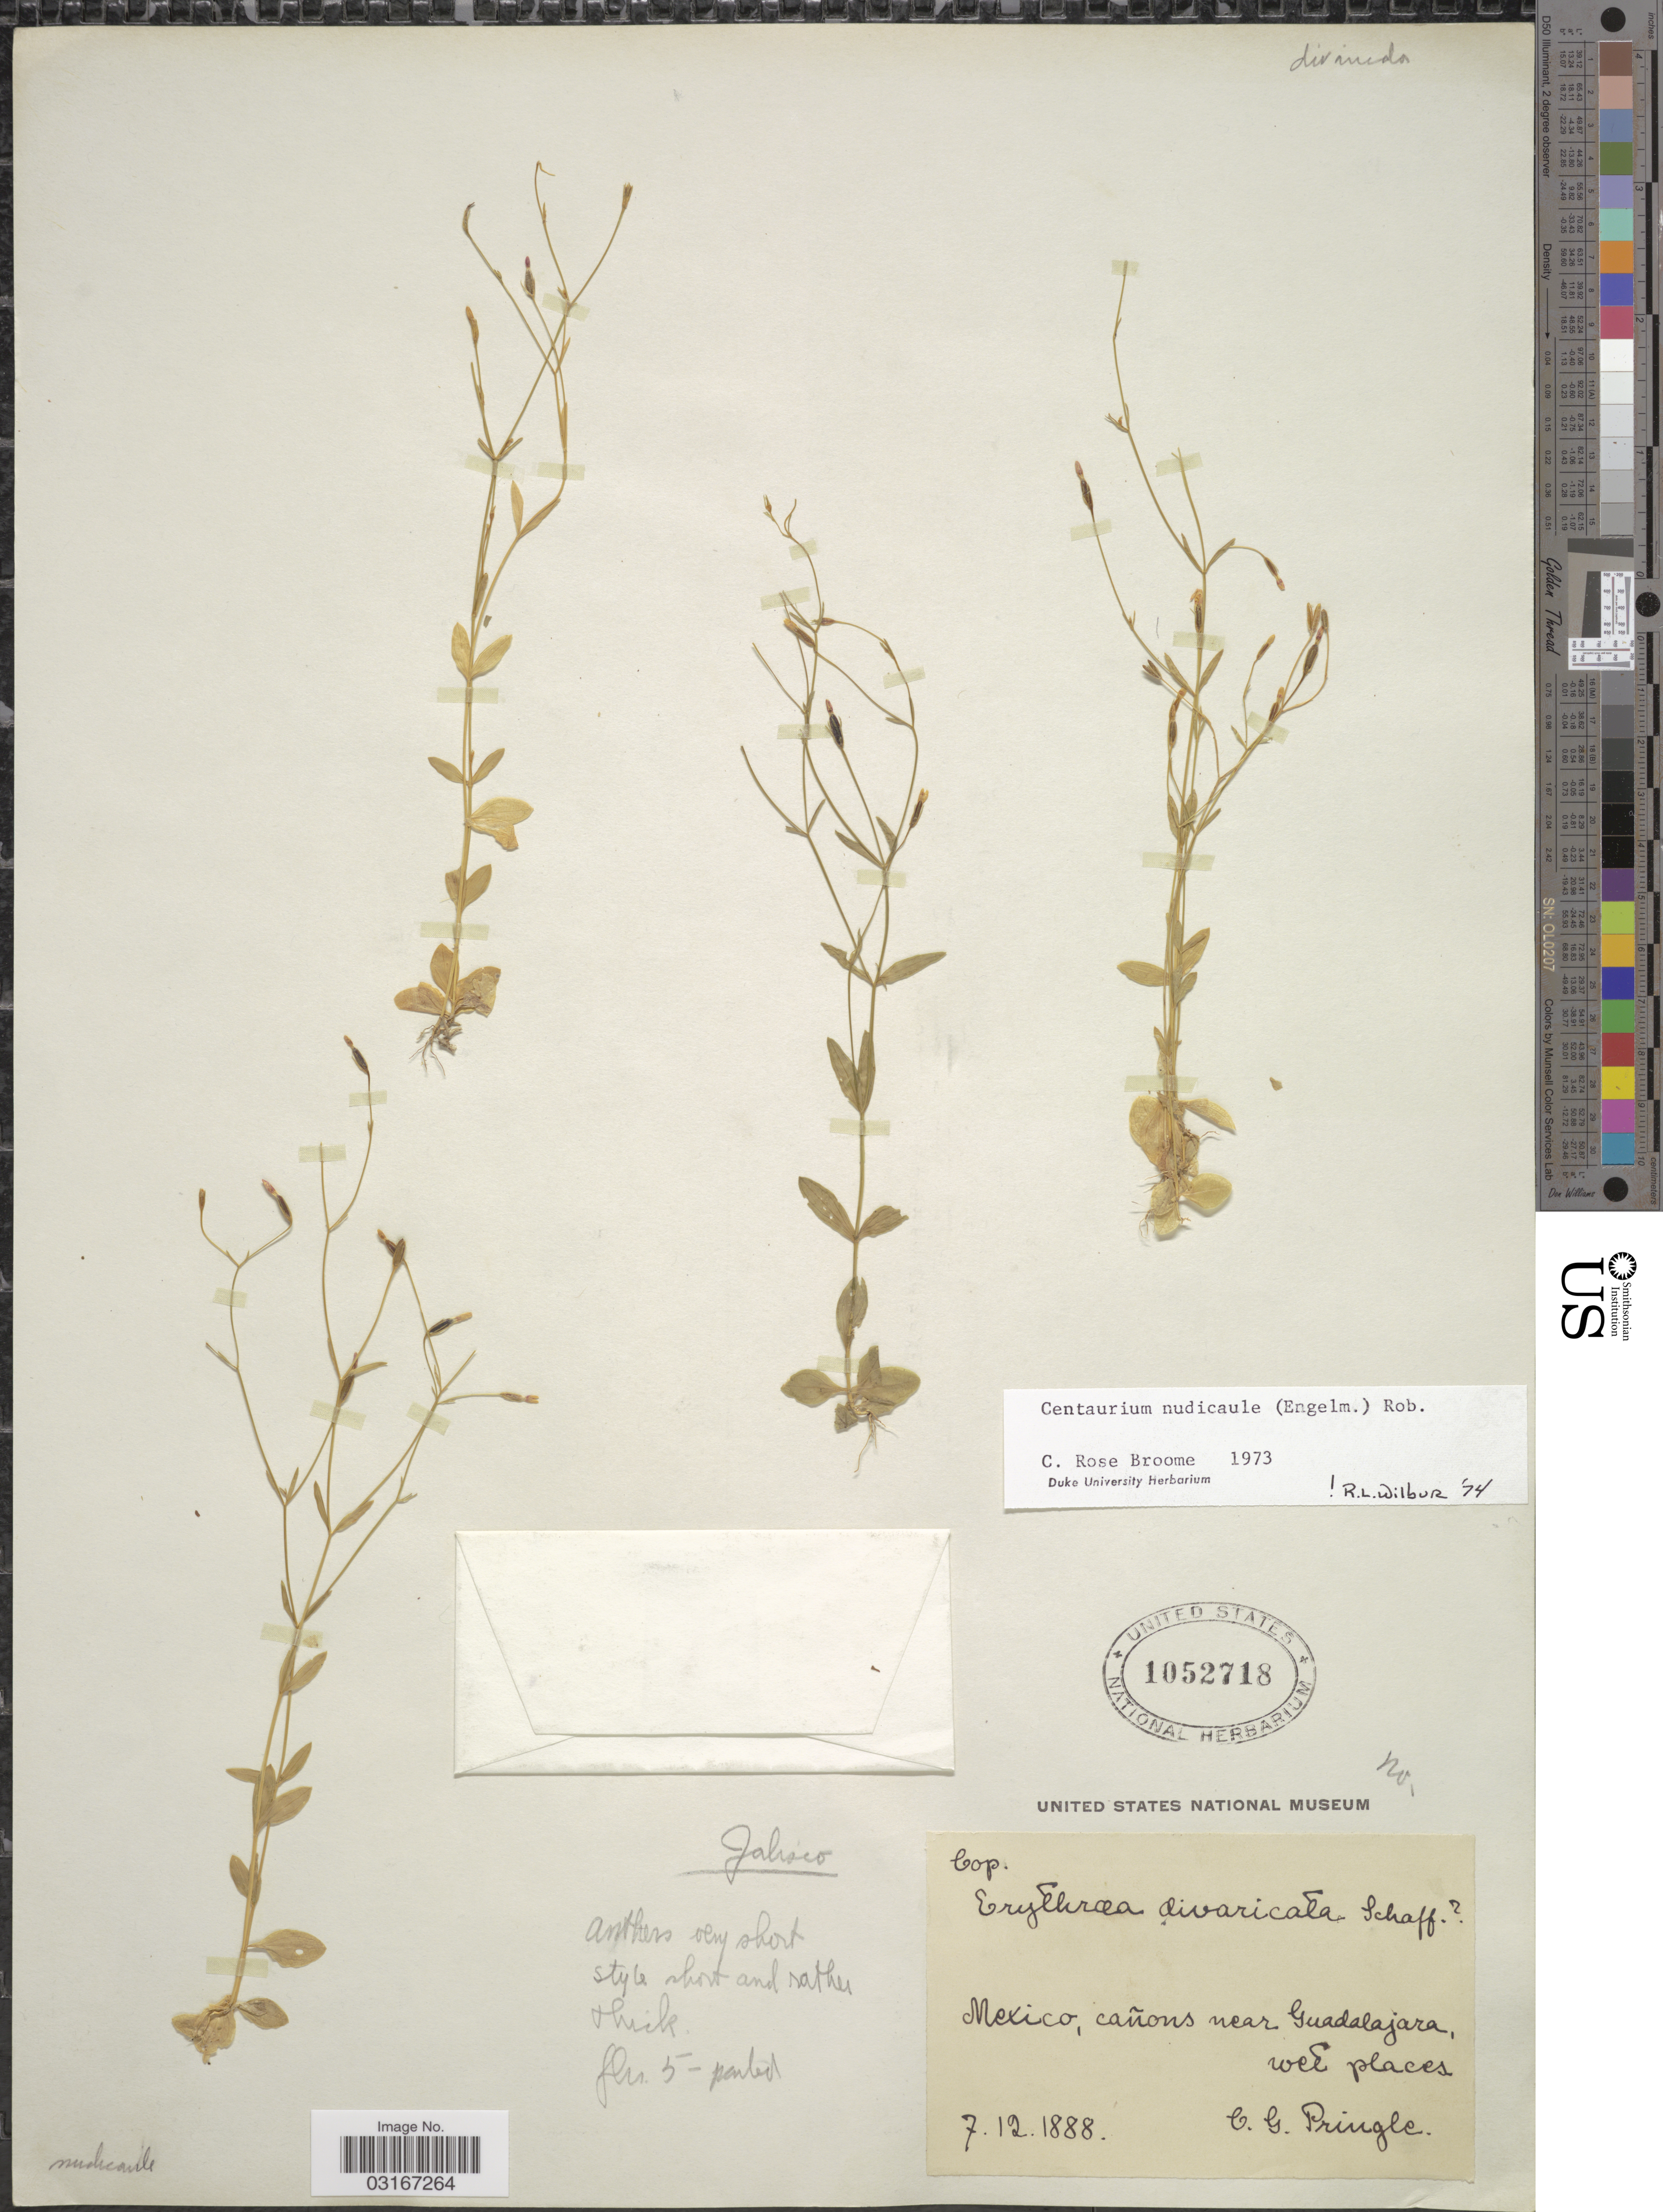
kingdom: Plantae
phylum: Tracheophyta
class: Magnoliopsida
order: Gentianales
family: Gentianaceae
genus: Centaurium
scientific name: Centaurium nudicaule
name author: (Engelm.) B.L. Rob.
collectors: C. G. Pringle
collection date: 1888-12-07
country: Mexico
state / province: Jalisco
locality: Cañons near Guadalajara.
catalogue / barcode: US 1052718